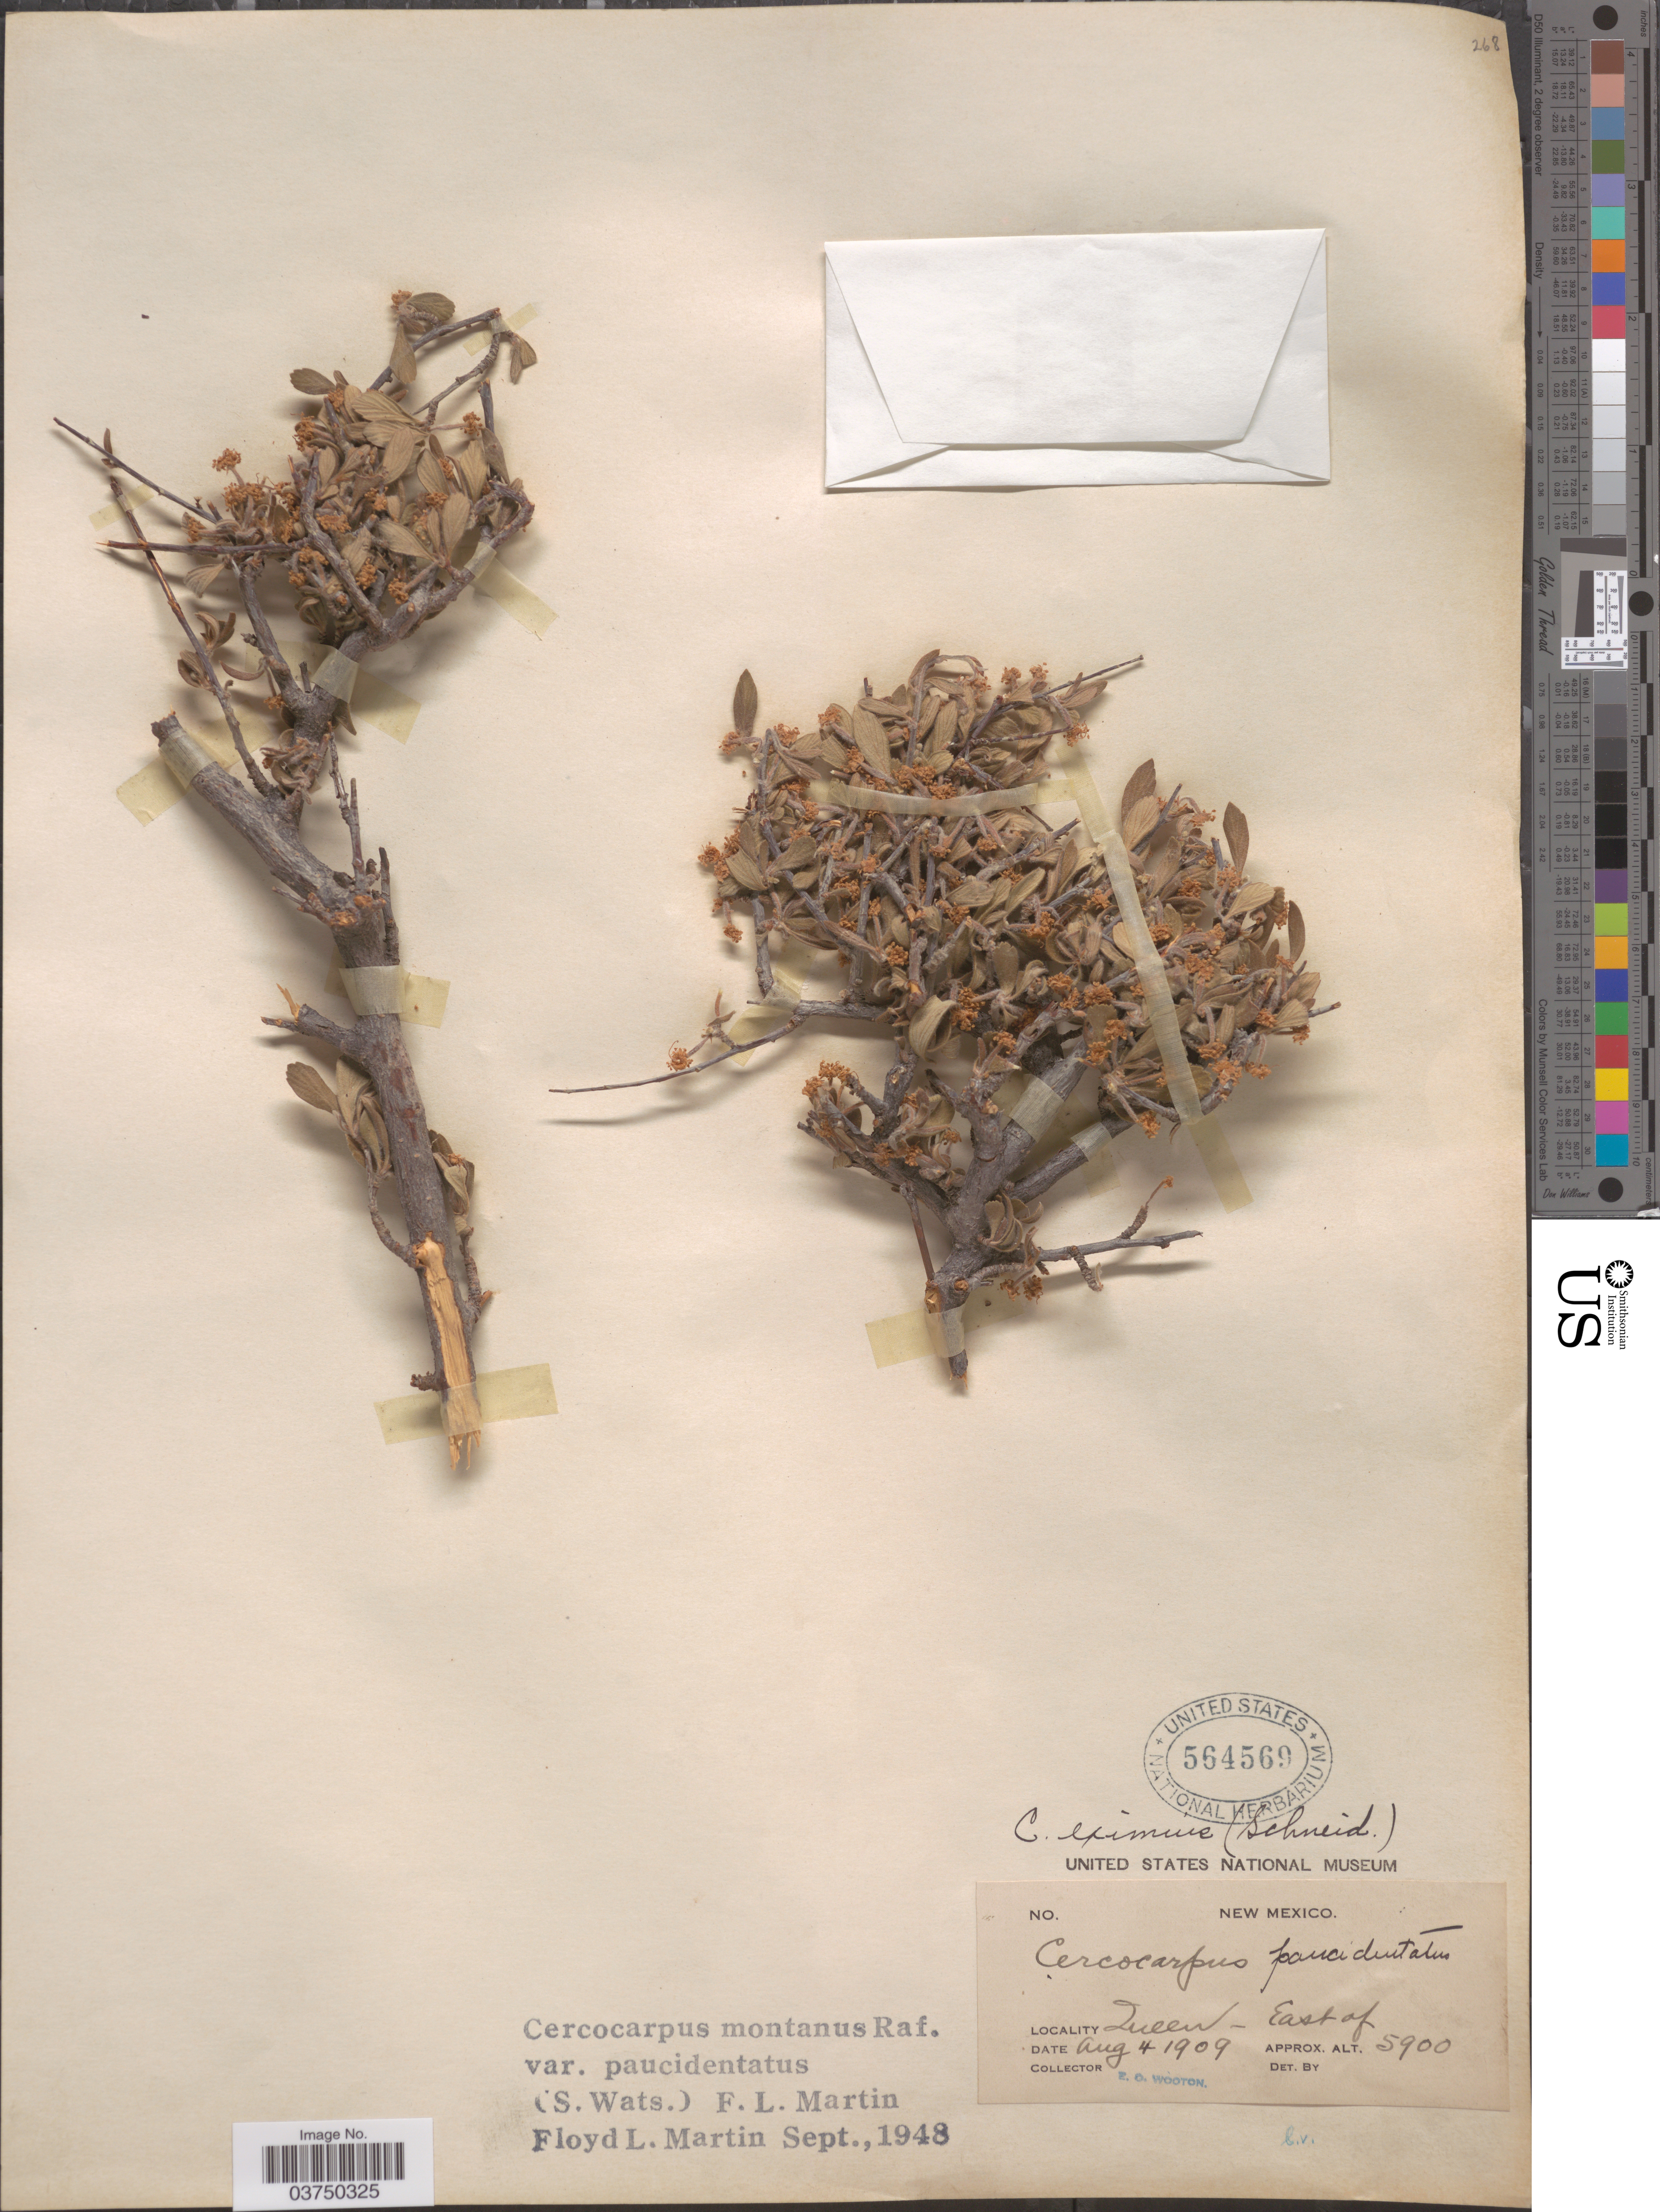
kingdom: Plantae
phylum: Tracheophyta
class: Magnoliopsida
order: Rosales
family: Rosaceae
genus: Cercocarpus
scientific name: Cercocarpus montanus var. paucidentatus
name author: (S. Watson) F.L. Martin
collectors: E. O. Wooton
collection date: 1909-08-04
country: United States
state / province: New Mexico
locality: Queen - East of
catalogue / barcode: US 564569